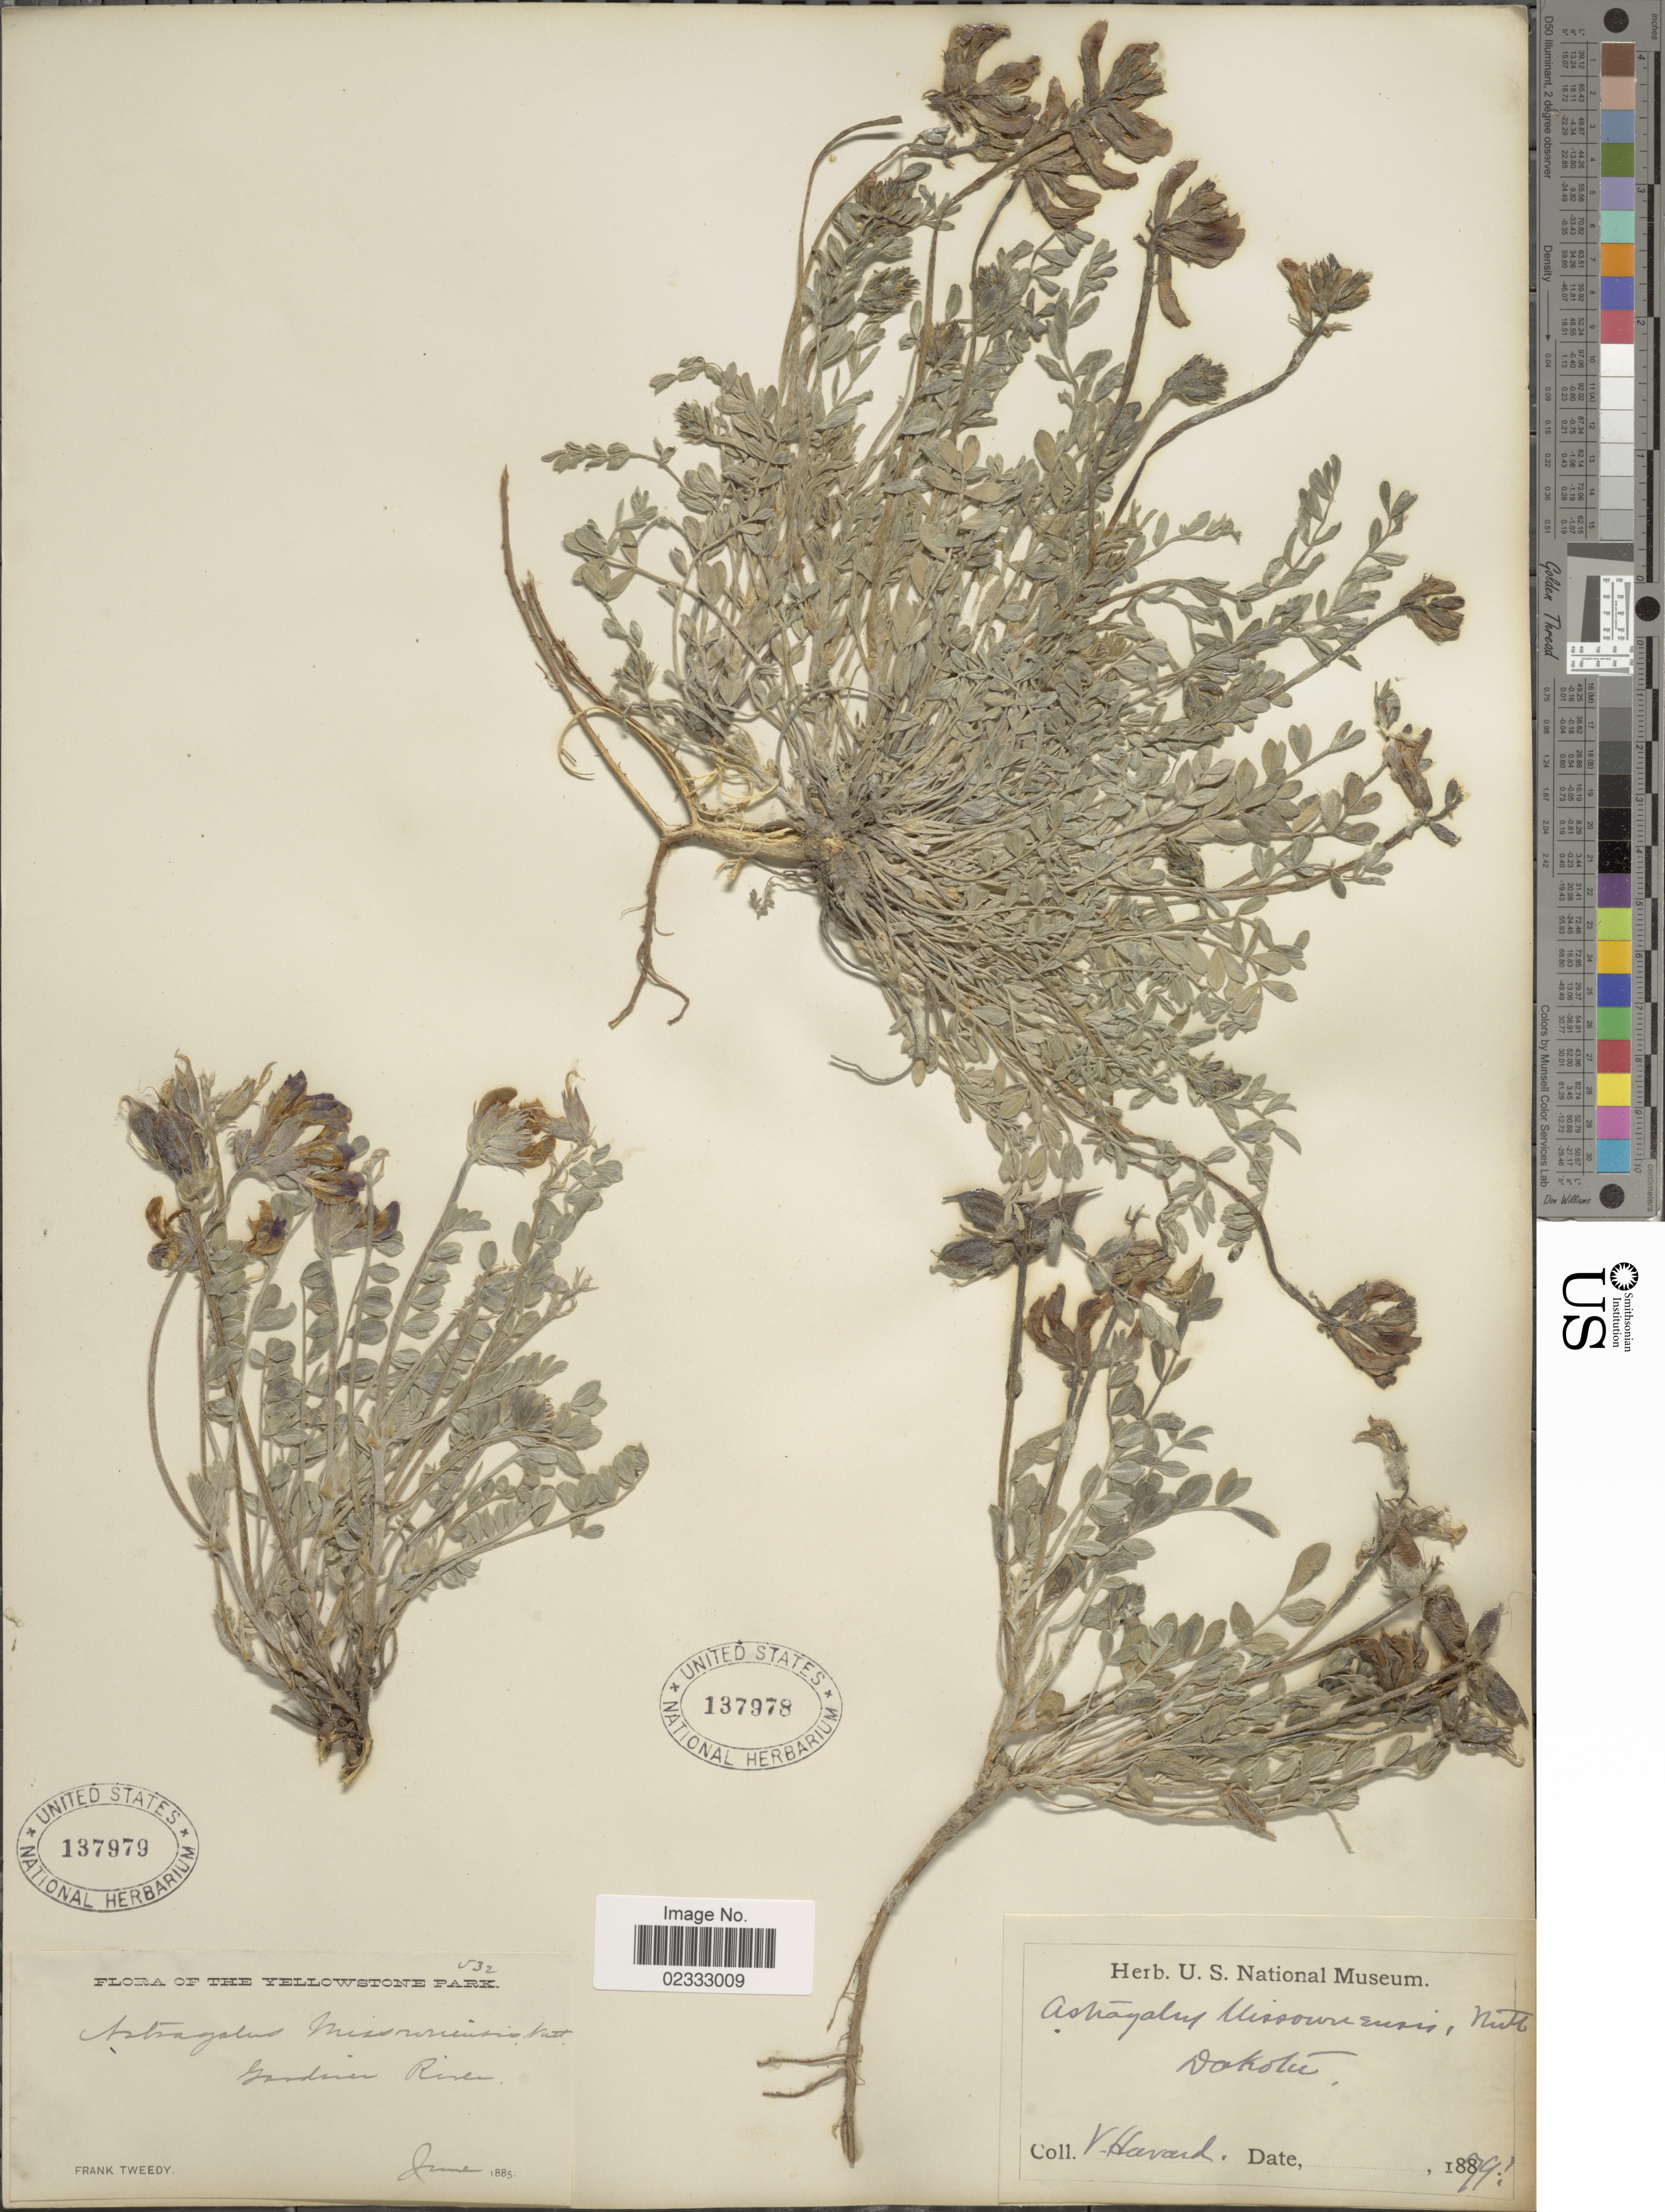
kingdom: Plantae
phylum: Tracheophyta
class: Magnoliopsida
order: Fabales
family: Fabaceae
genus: Astragalus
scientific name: Astragalus missouriensis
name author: Nutt.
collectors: F. Tweedy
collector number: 532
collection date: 1885-06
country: United States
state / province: Wyoming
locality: Yellowstone National Park. Gardner River.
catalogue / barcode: US 137979